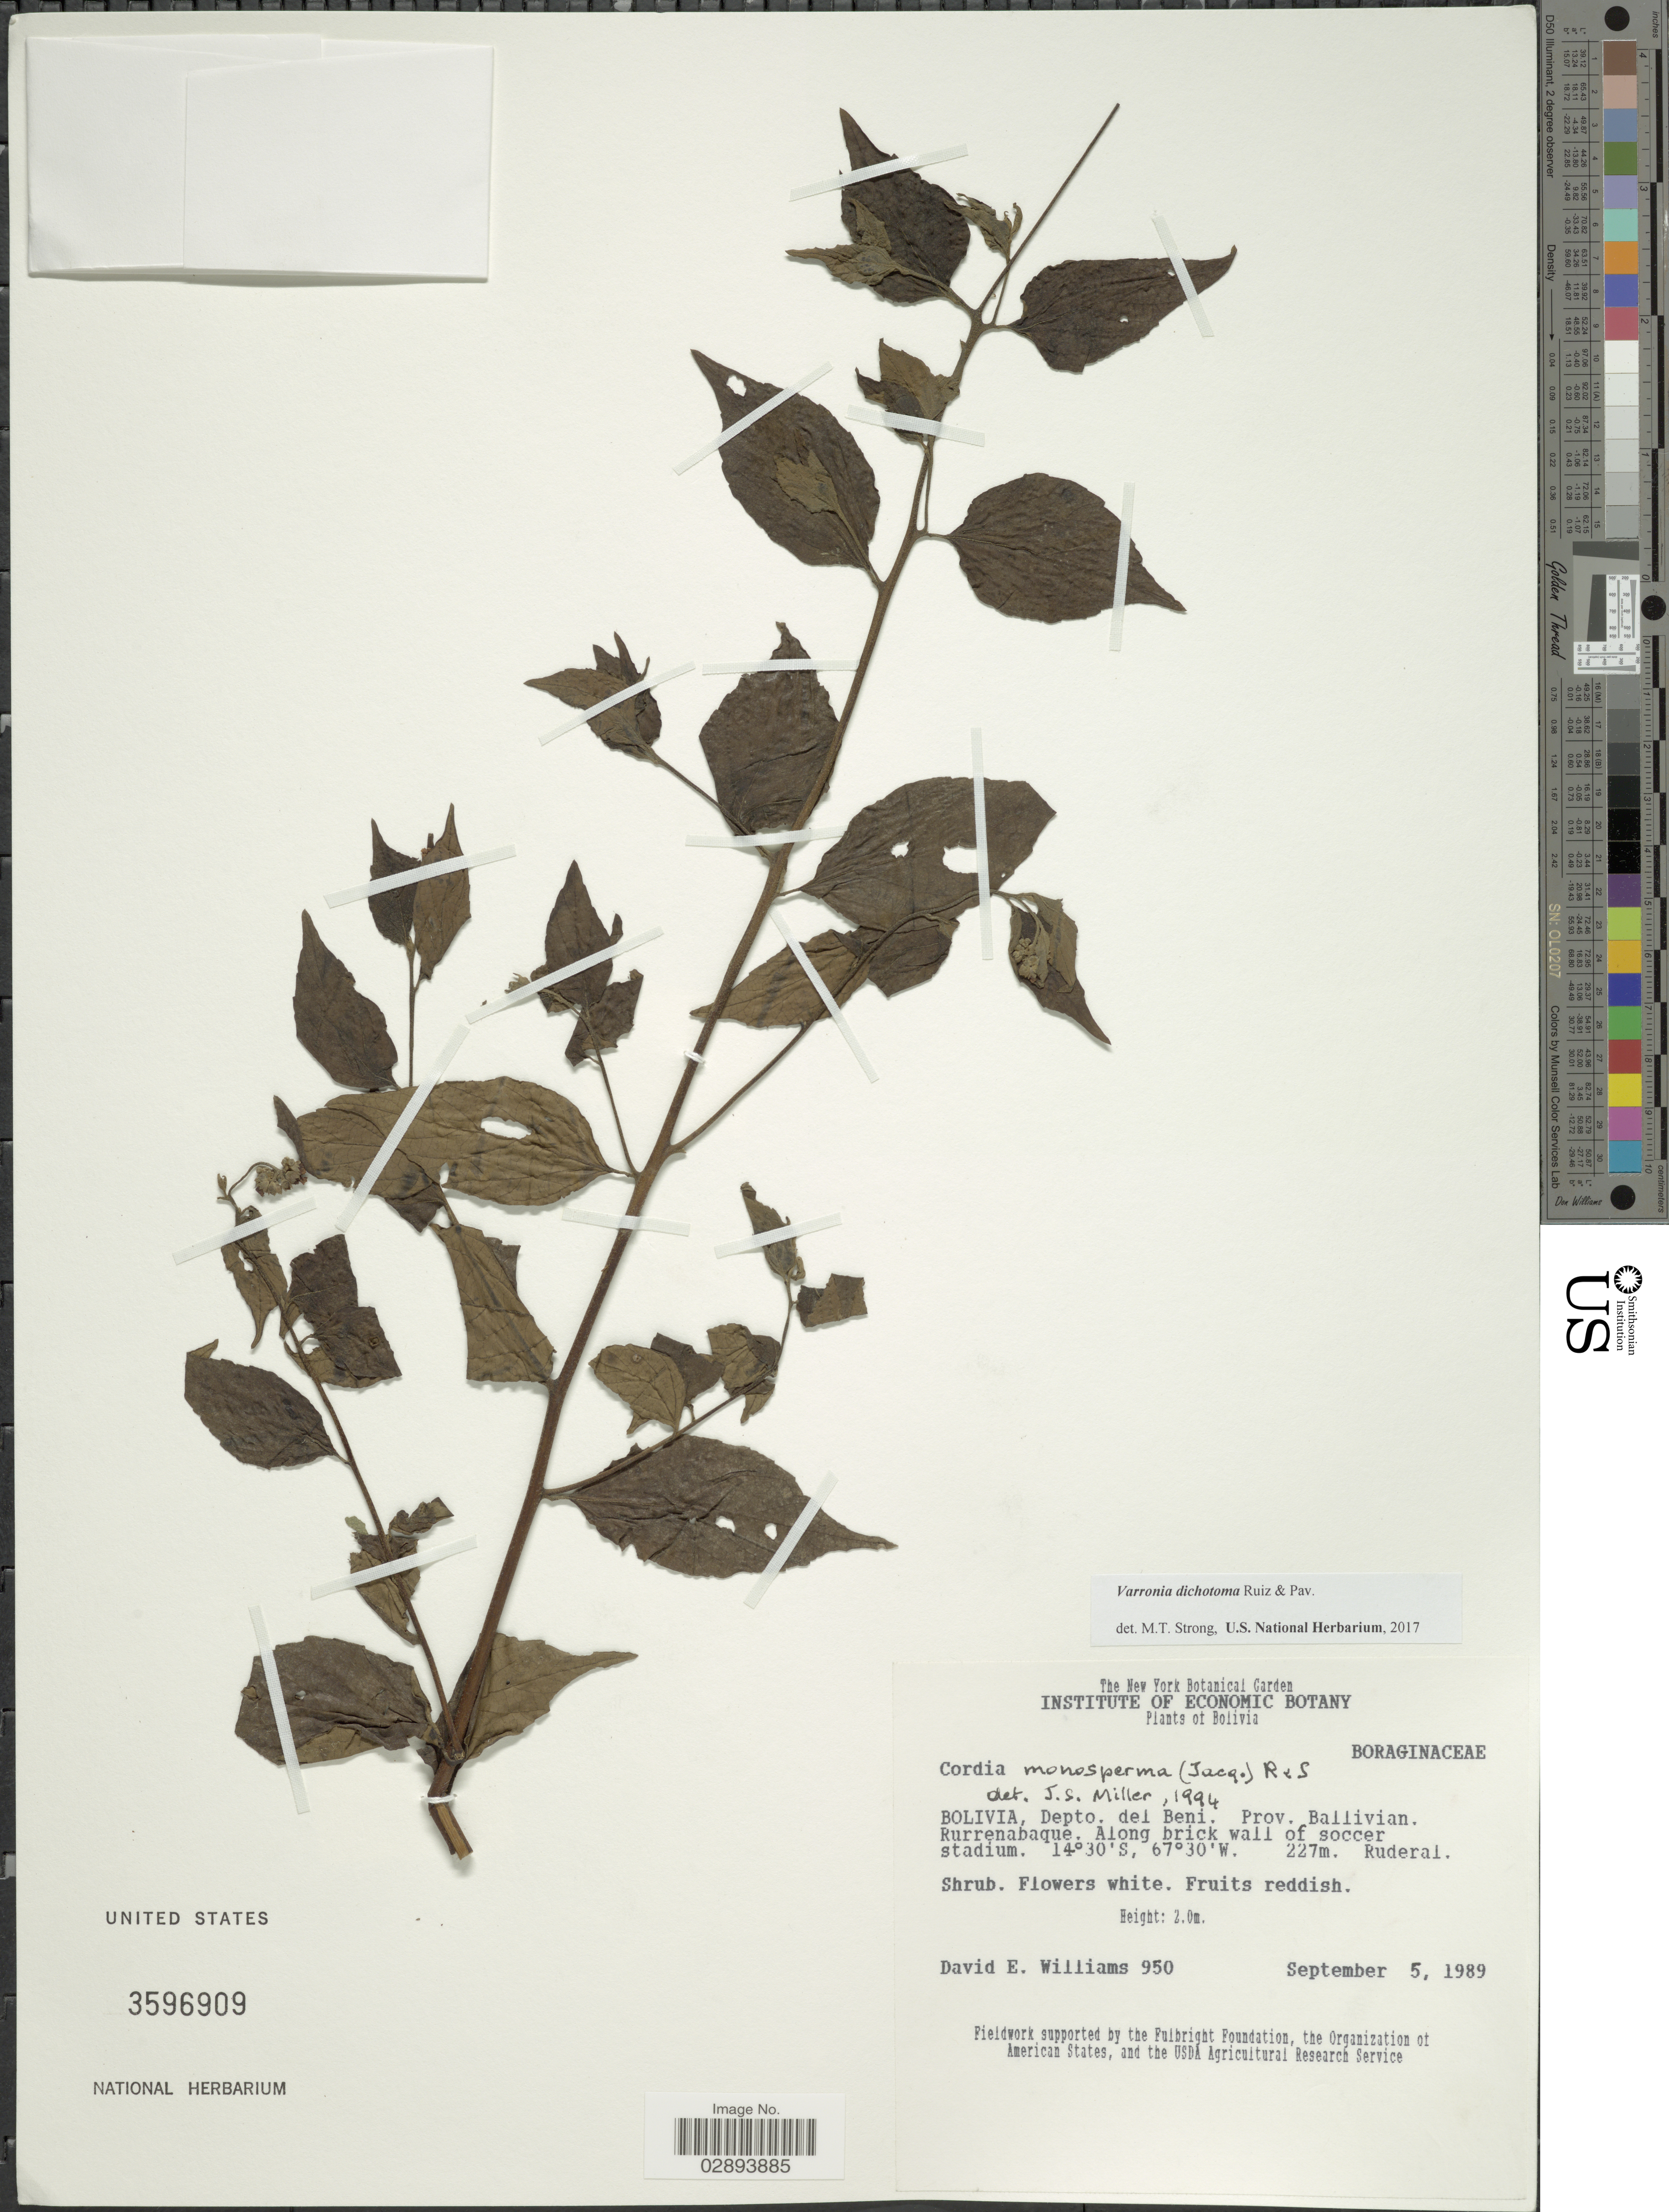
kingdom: Plantae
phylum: Tracheophyta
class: Magnoliopsida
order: Boraginales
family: Cordiaceae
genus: Varronia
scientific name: Varronia dichotoma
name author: Ruiz & Pav.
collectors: D. E. Williams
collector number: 950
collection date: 1989-09-05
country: Bolivia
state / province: Beni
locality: Depto. del Beni, Prov. Ballivian, Rurrenabaque, Along brick wall of soccer stadium.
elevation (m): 227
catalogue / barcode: US 3596909